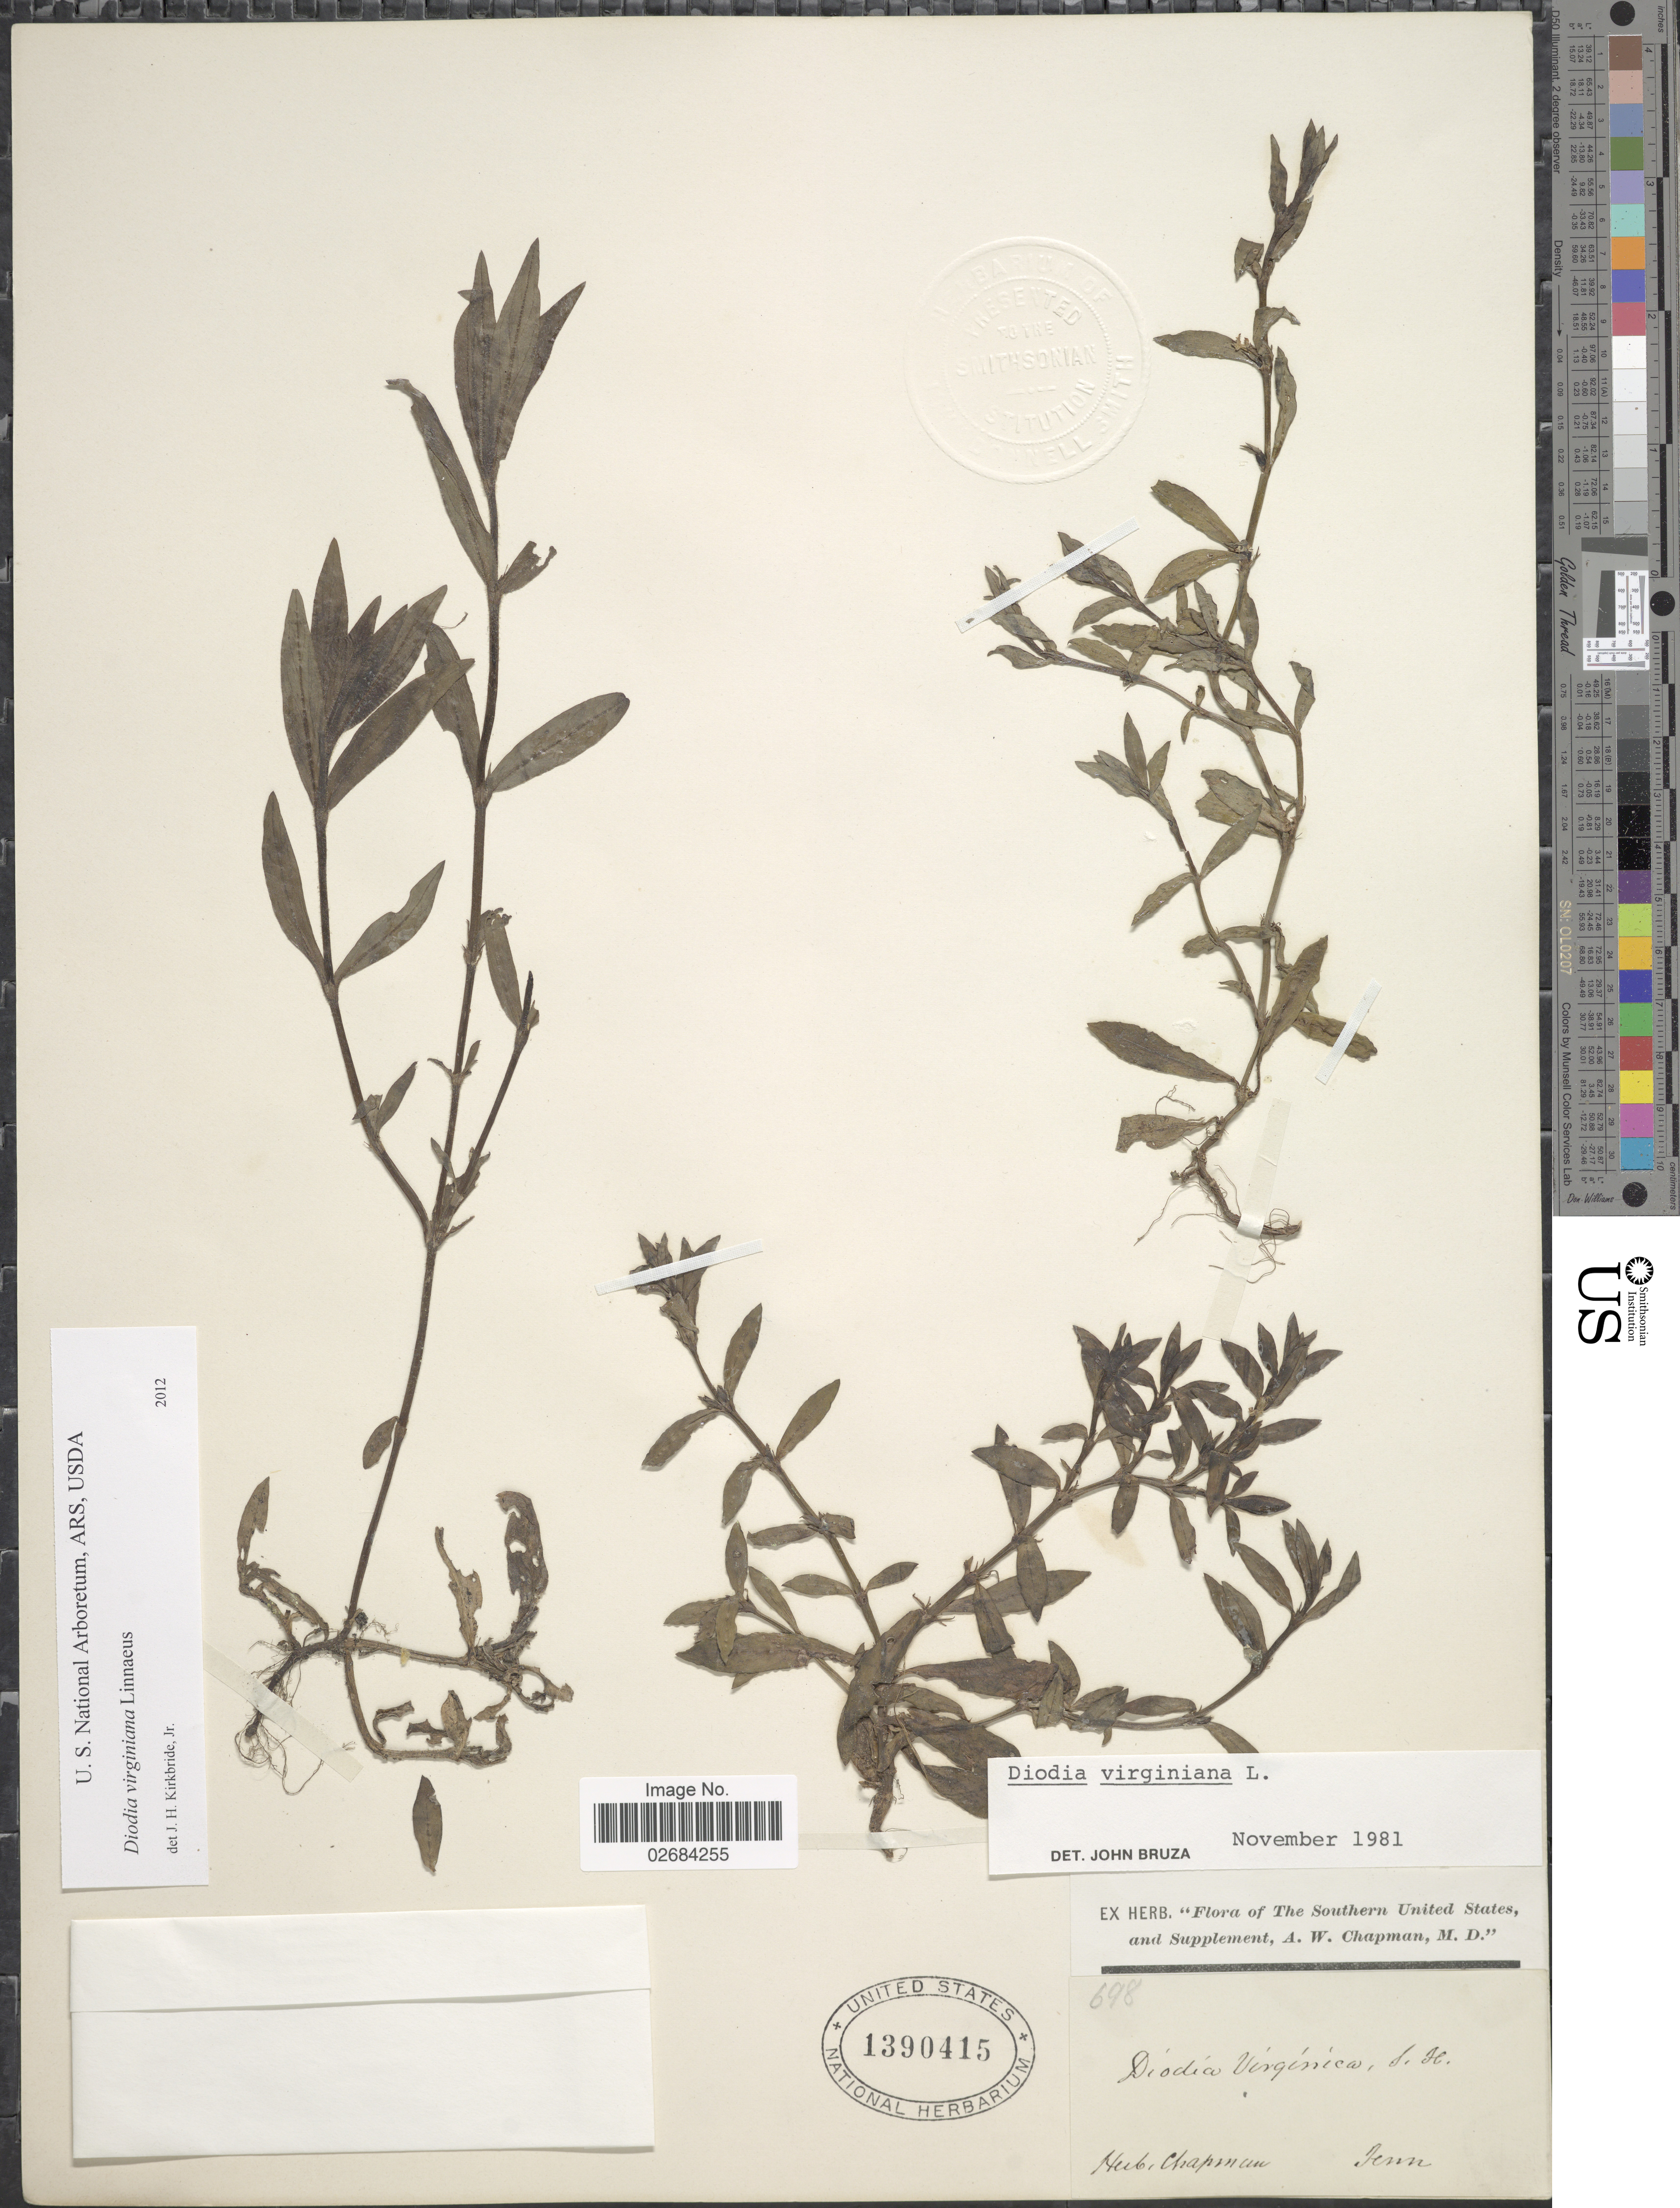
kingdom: Plantae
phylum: Tracheophyta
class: Magnoliopsida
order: Gentianales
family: Rubiaceae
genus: Diodia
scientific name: Diodia virginiana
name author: L.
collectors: ex herb. Chapman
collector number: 698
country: United States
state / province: Tennessee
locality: Southern United States, and Supplement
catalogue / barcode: US 1390415